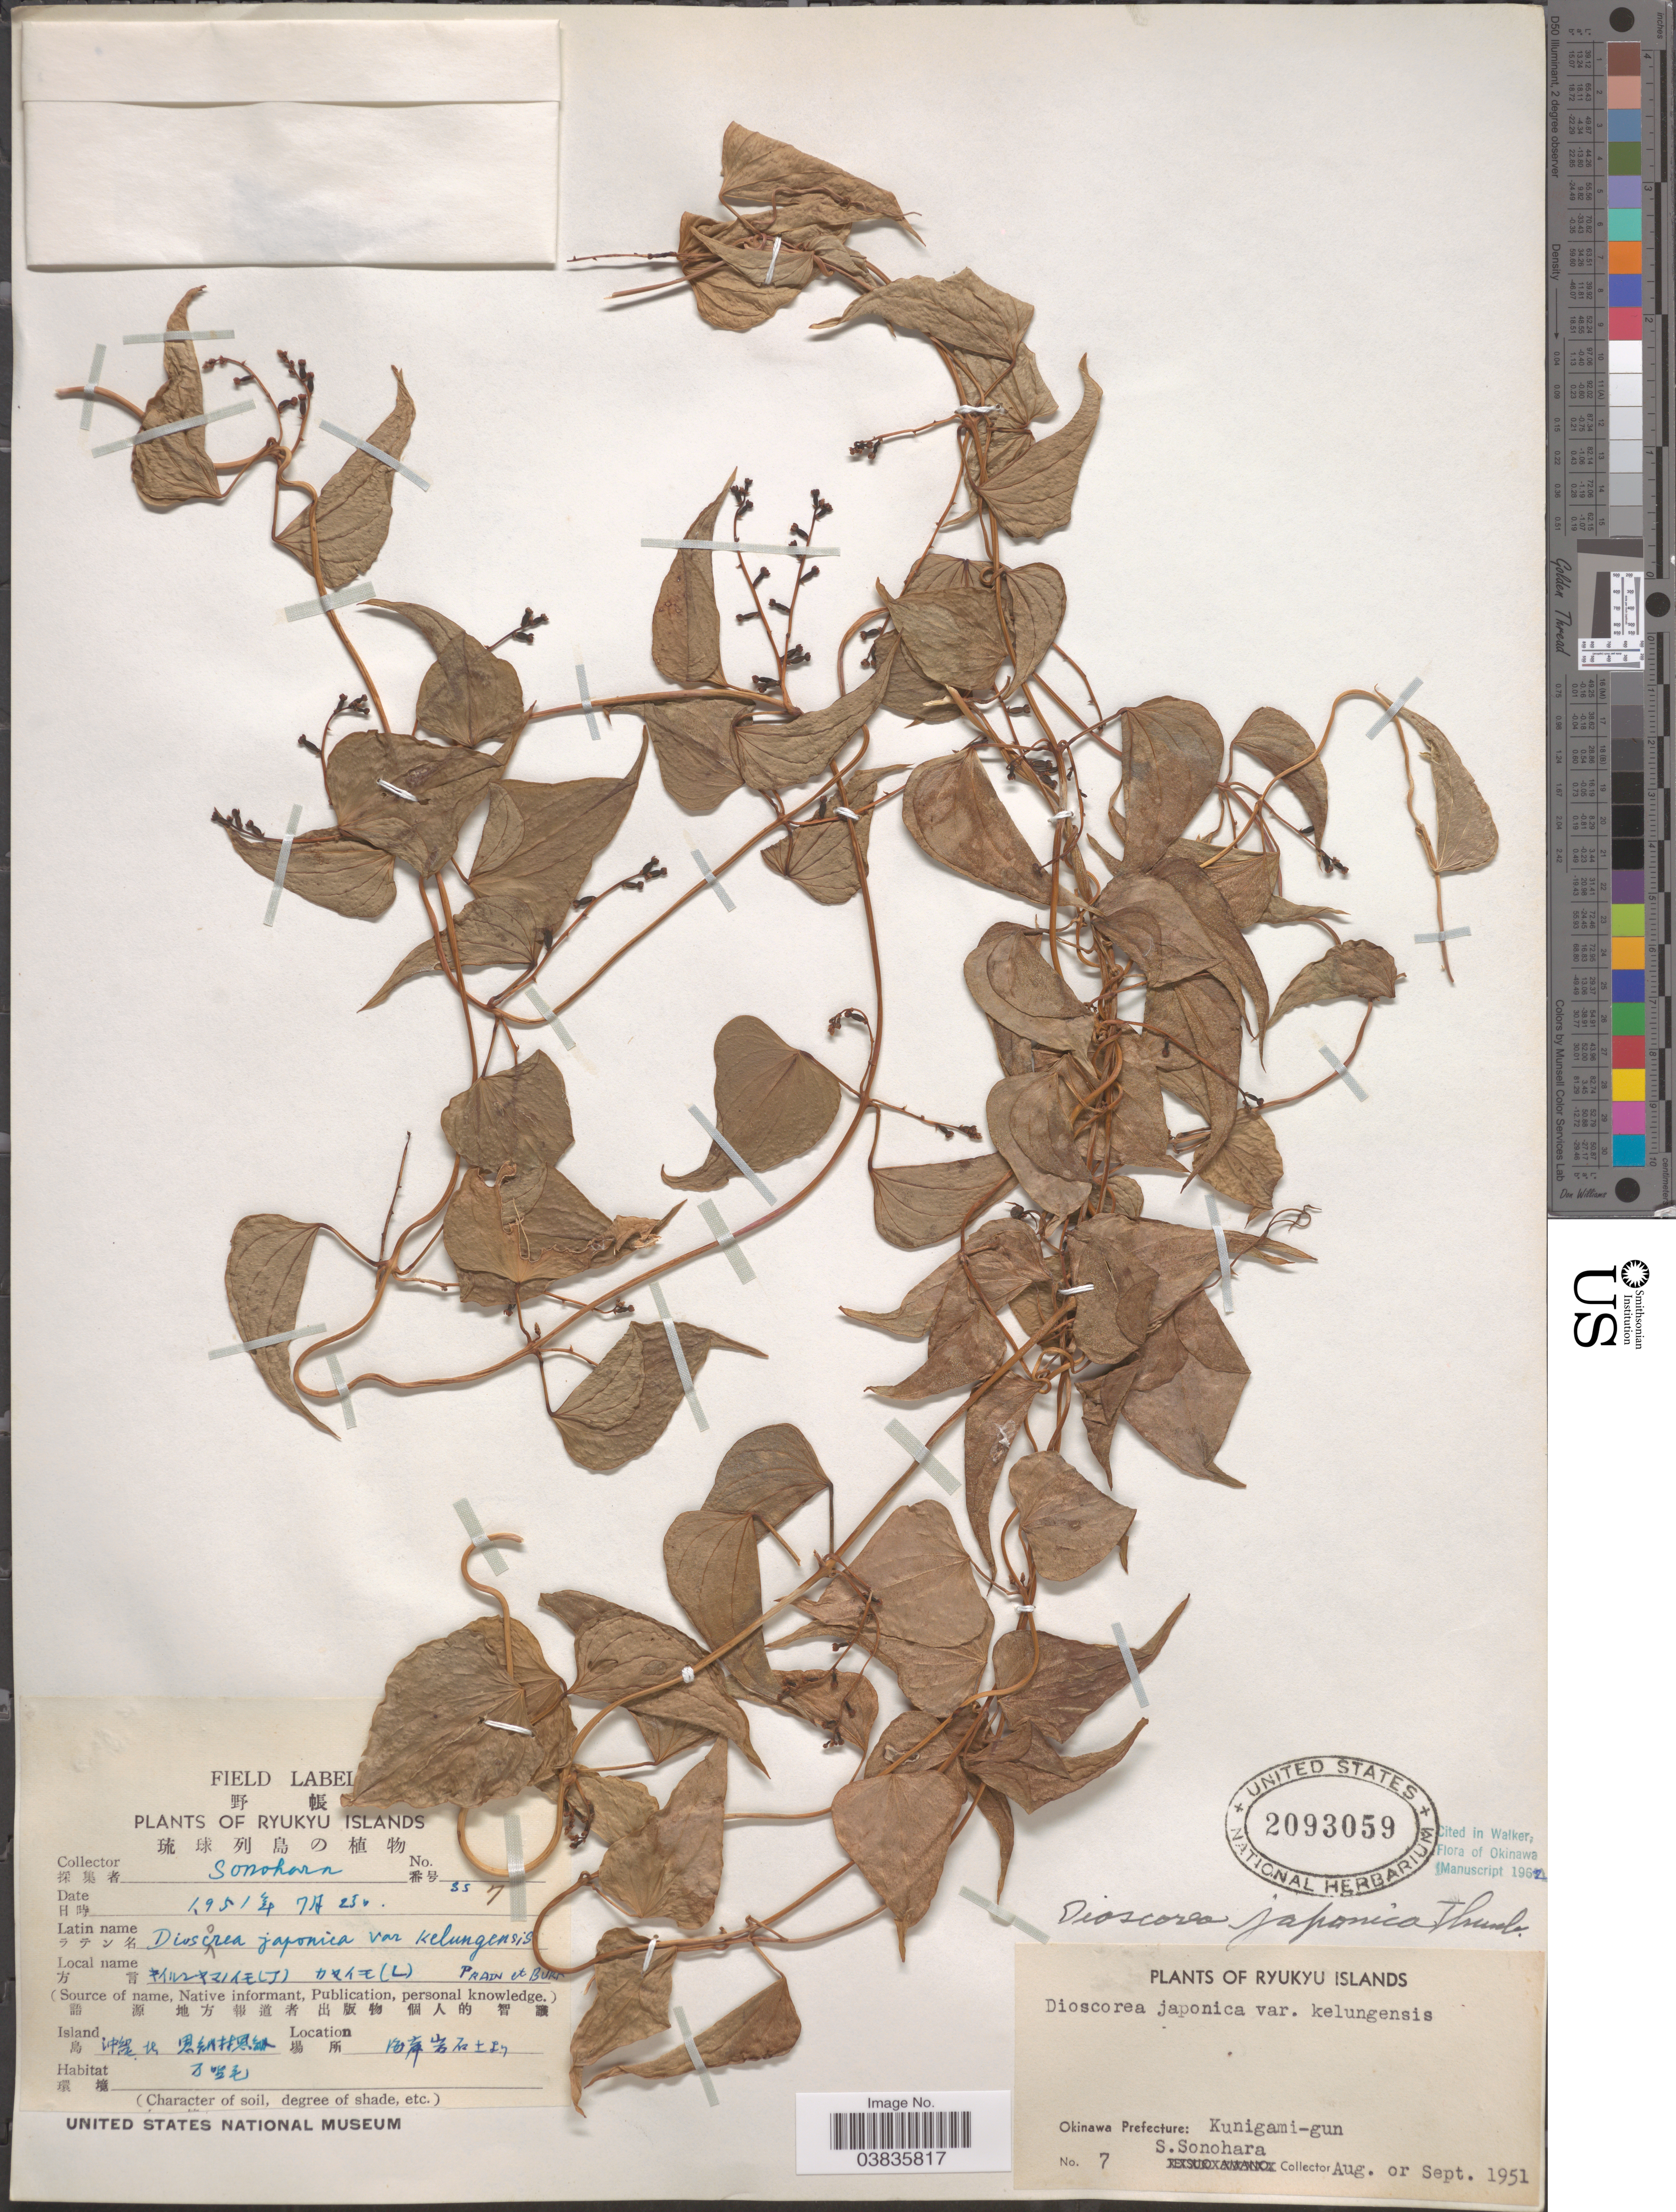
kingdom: Plantae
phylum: Tracheophyta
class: Liliopsida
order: Dioscoreales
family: Dioscoreaceae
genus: Dioscorea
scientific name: Dioscorea japonica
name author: Thunb.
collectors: S. Sonohara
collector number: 7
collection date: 1951-08/1951-09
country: Japan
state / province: Okinawa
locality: Ryukyu Islands. Okinawa Prefecture: Kunigami-gun.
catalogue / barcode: US 2093059